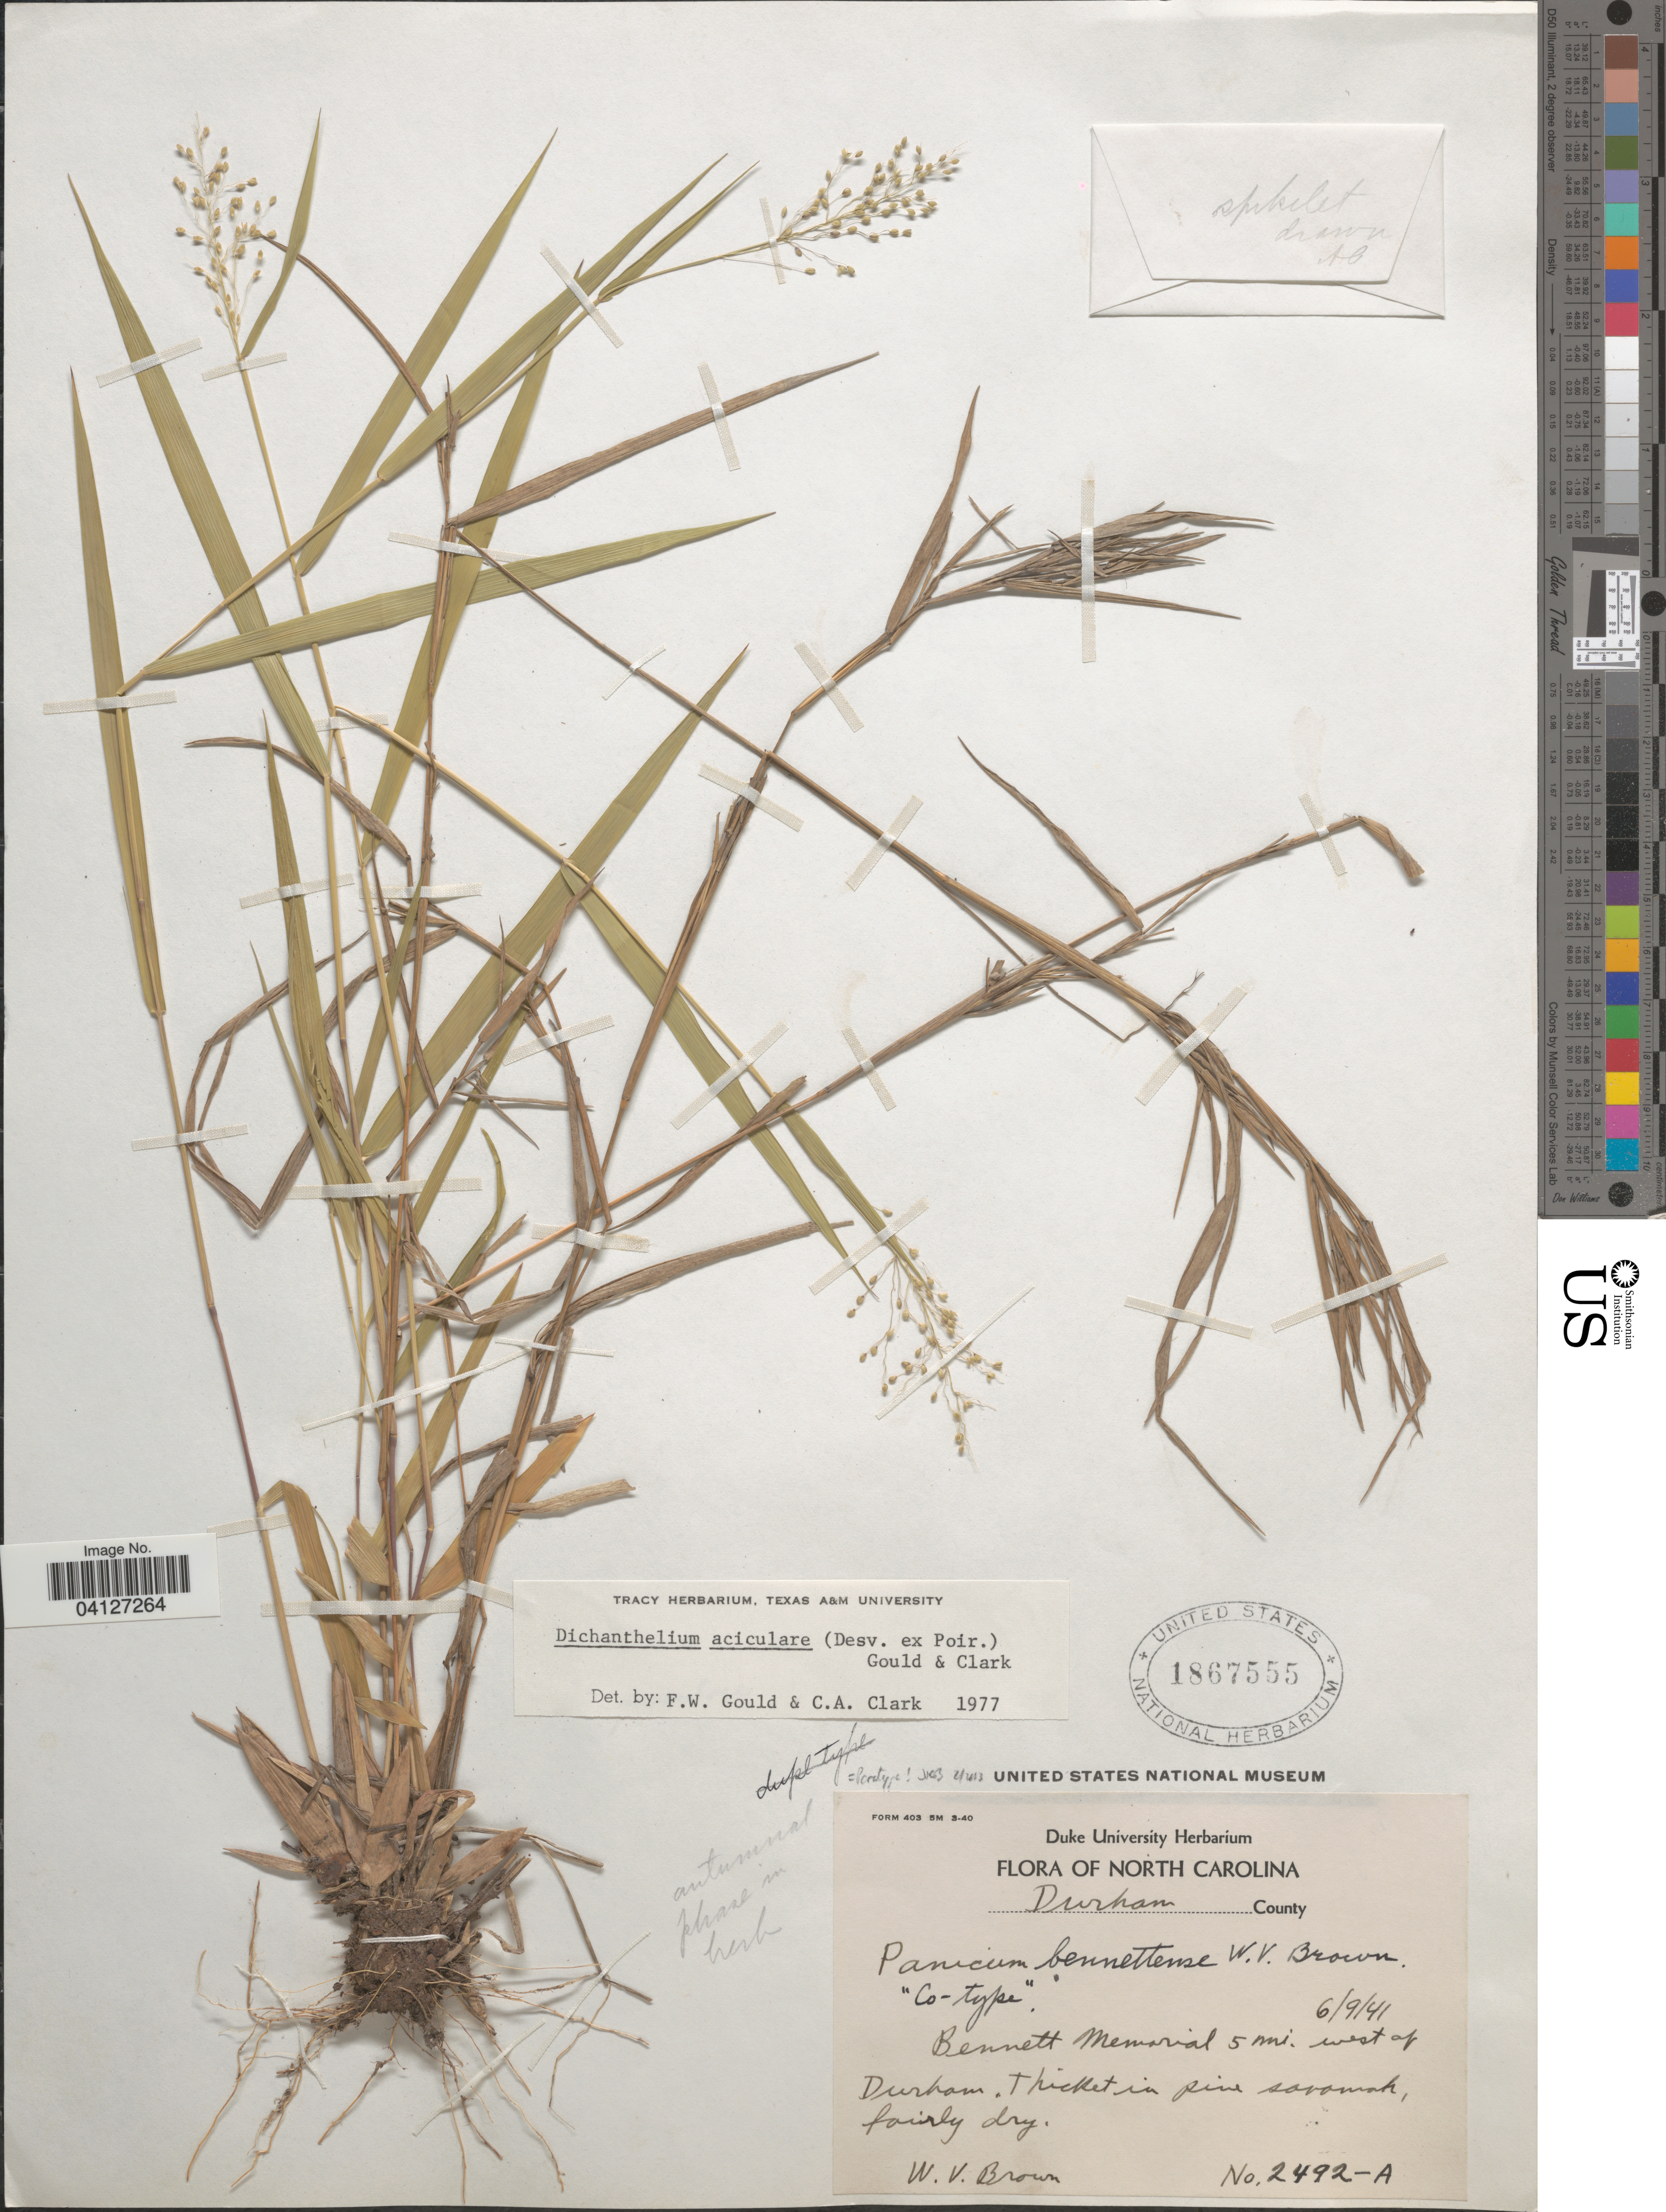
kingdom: Plantae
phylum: Tracheophyta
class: Liliopsida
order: Poales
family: Poaceae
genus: Dichanthelium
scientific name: Dichanthelium aciculare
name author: (Desv. ex Poir.) Gould & C.A. Clark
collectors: W. Brown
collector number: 2492-A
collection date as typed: Transcribed d/m/y: 9/6/41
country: United States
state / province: North Carolina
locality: Durham County. Bennett Memorial 5 mi. west of Durham.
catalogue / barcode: US 1867555